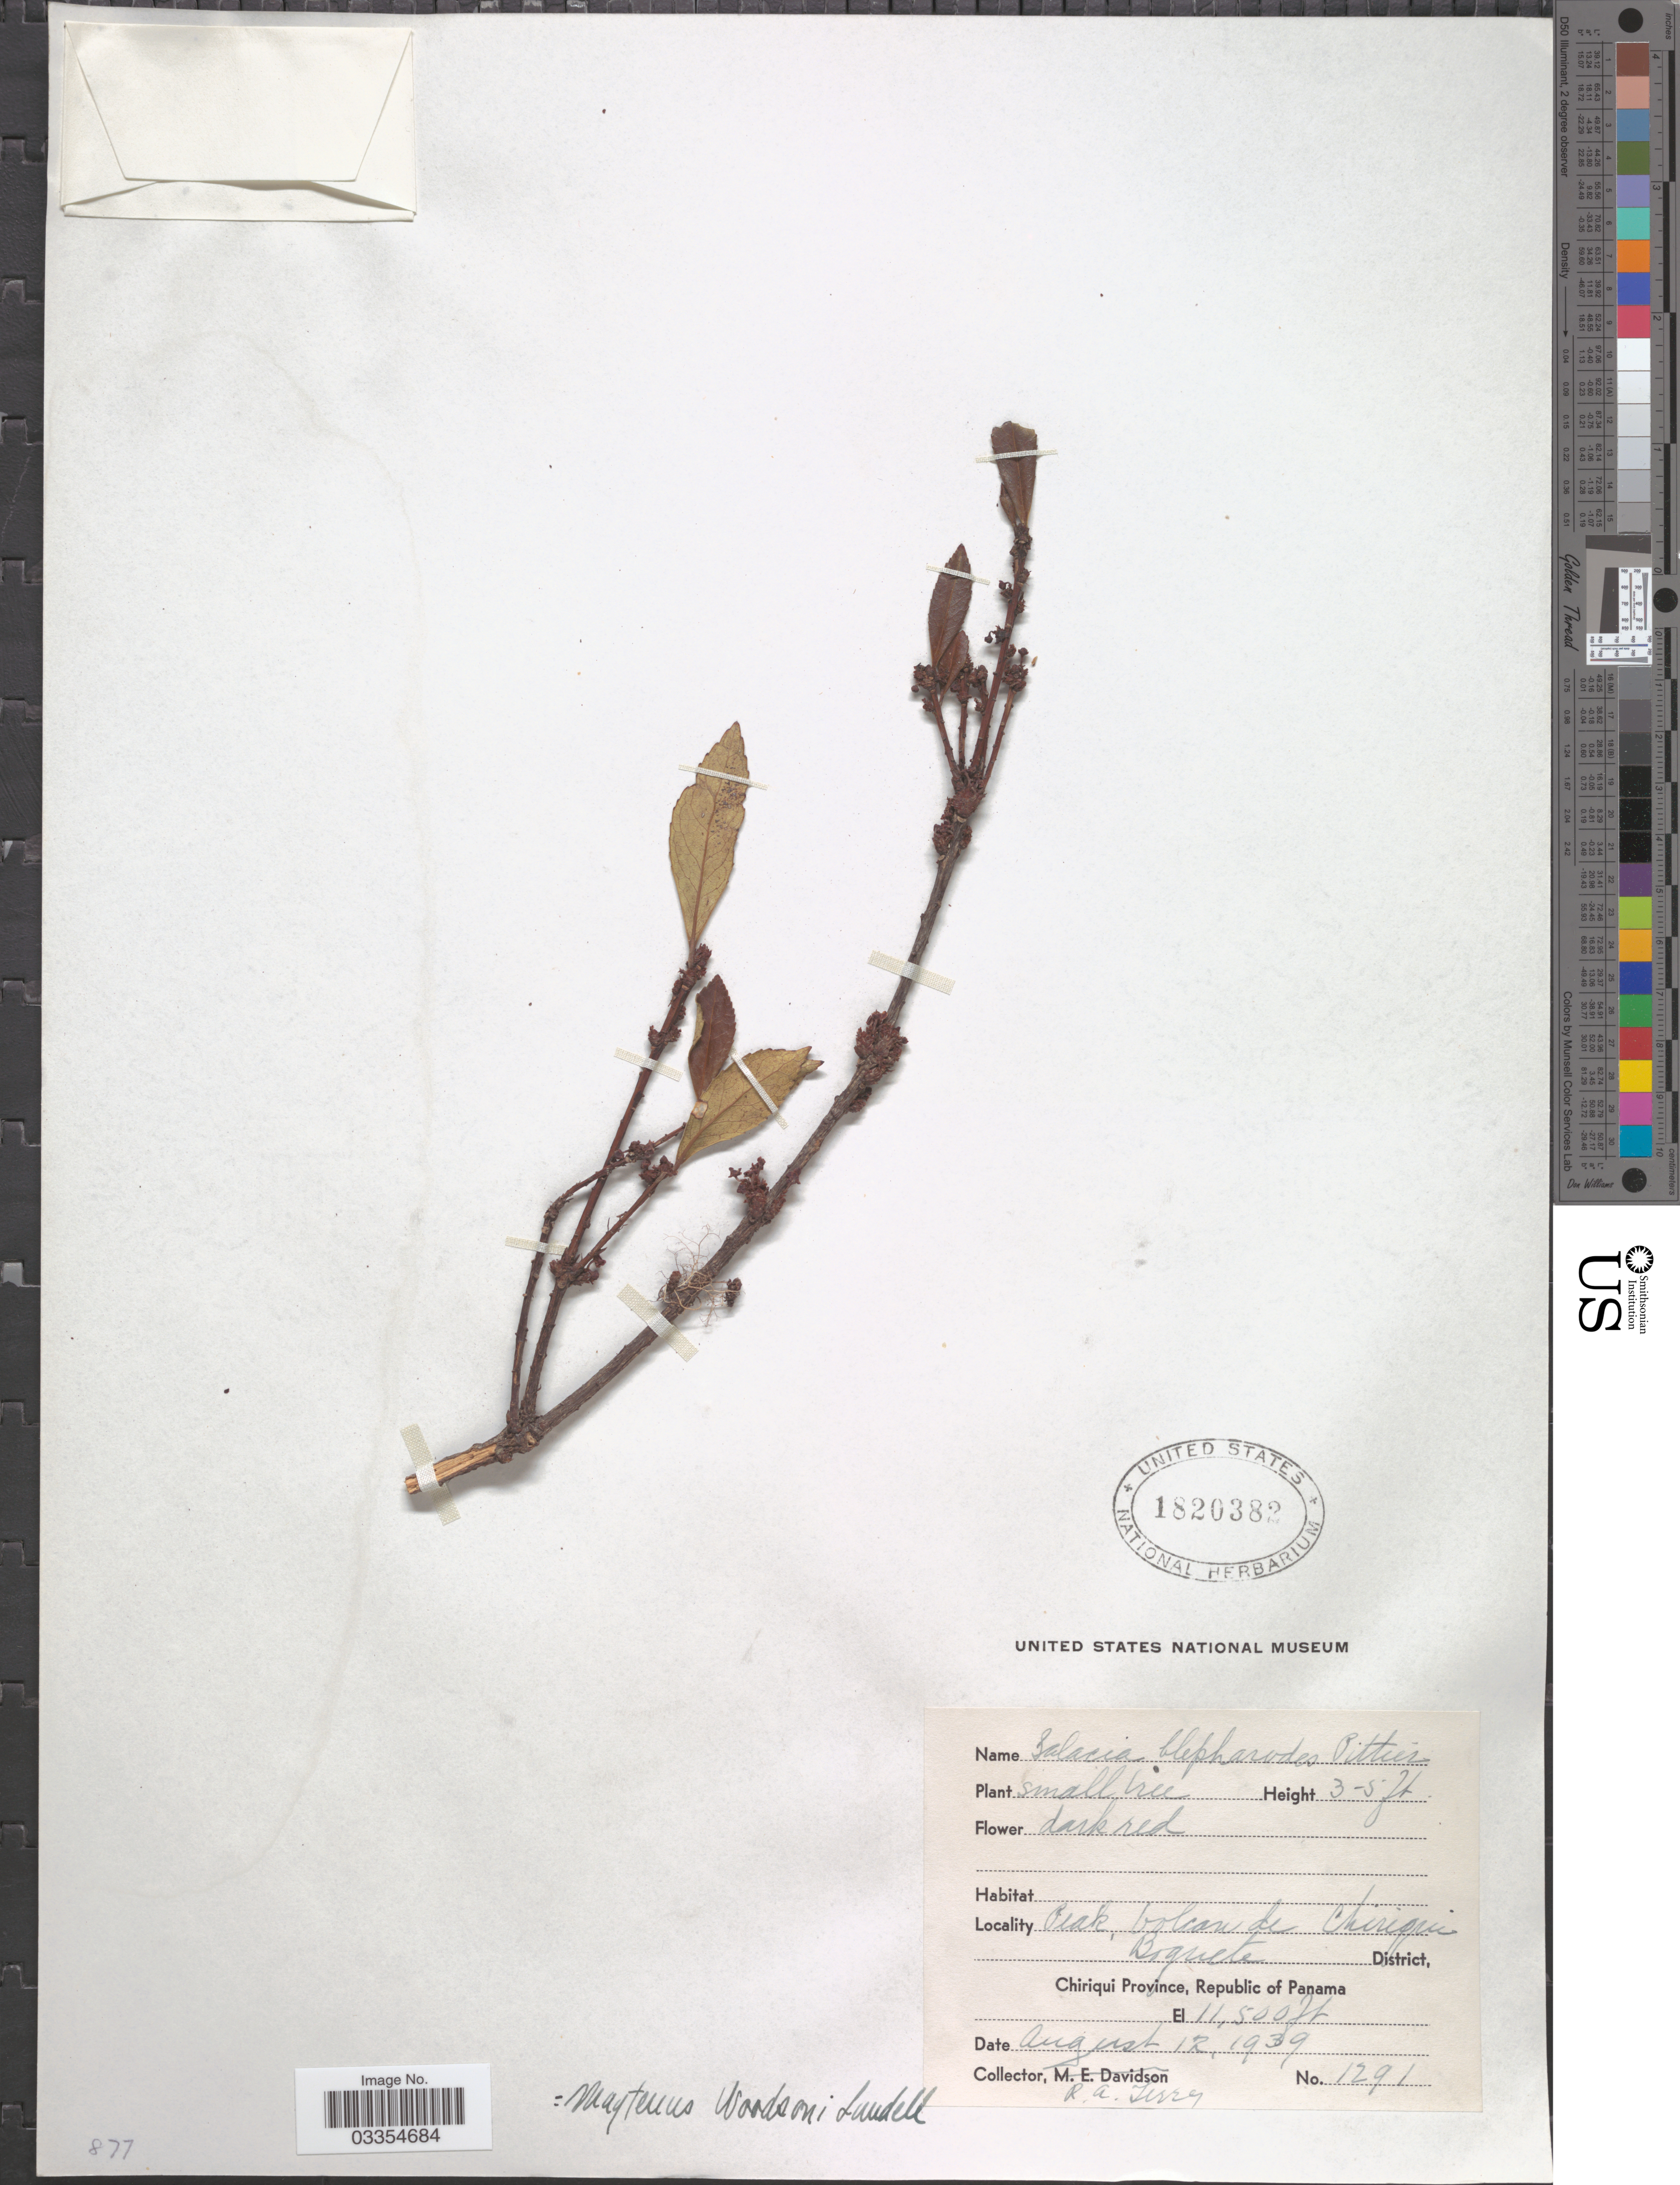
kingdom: Plantae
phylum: Tracheophyta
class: Magnoliopsida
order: Celastrales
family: Celastraceae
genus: Maytenus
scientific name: Maytenus woodsonii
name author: Lundell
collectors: R. Terry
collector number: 1291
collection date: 1939-08-12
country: Panama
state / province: Chiriqui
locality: Peak, Volcan de Chiriqui. Boquete District.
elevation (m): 3505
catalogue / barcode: US 1820382